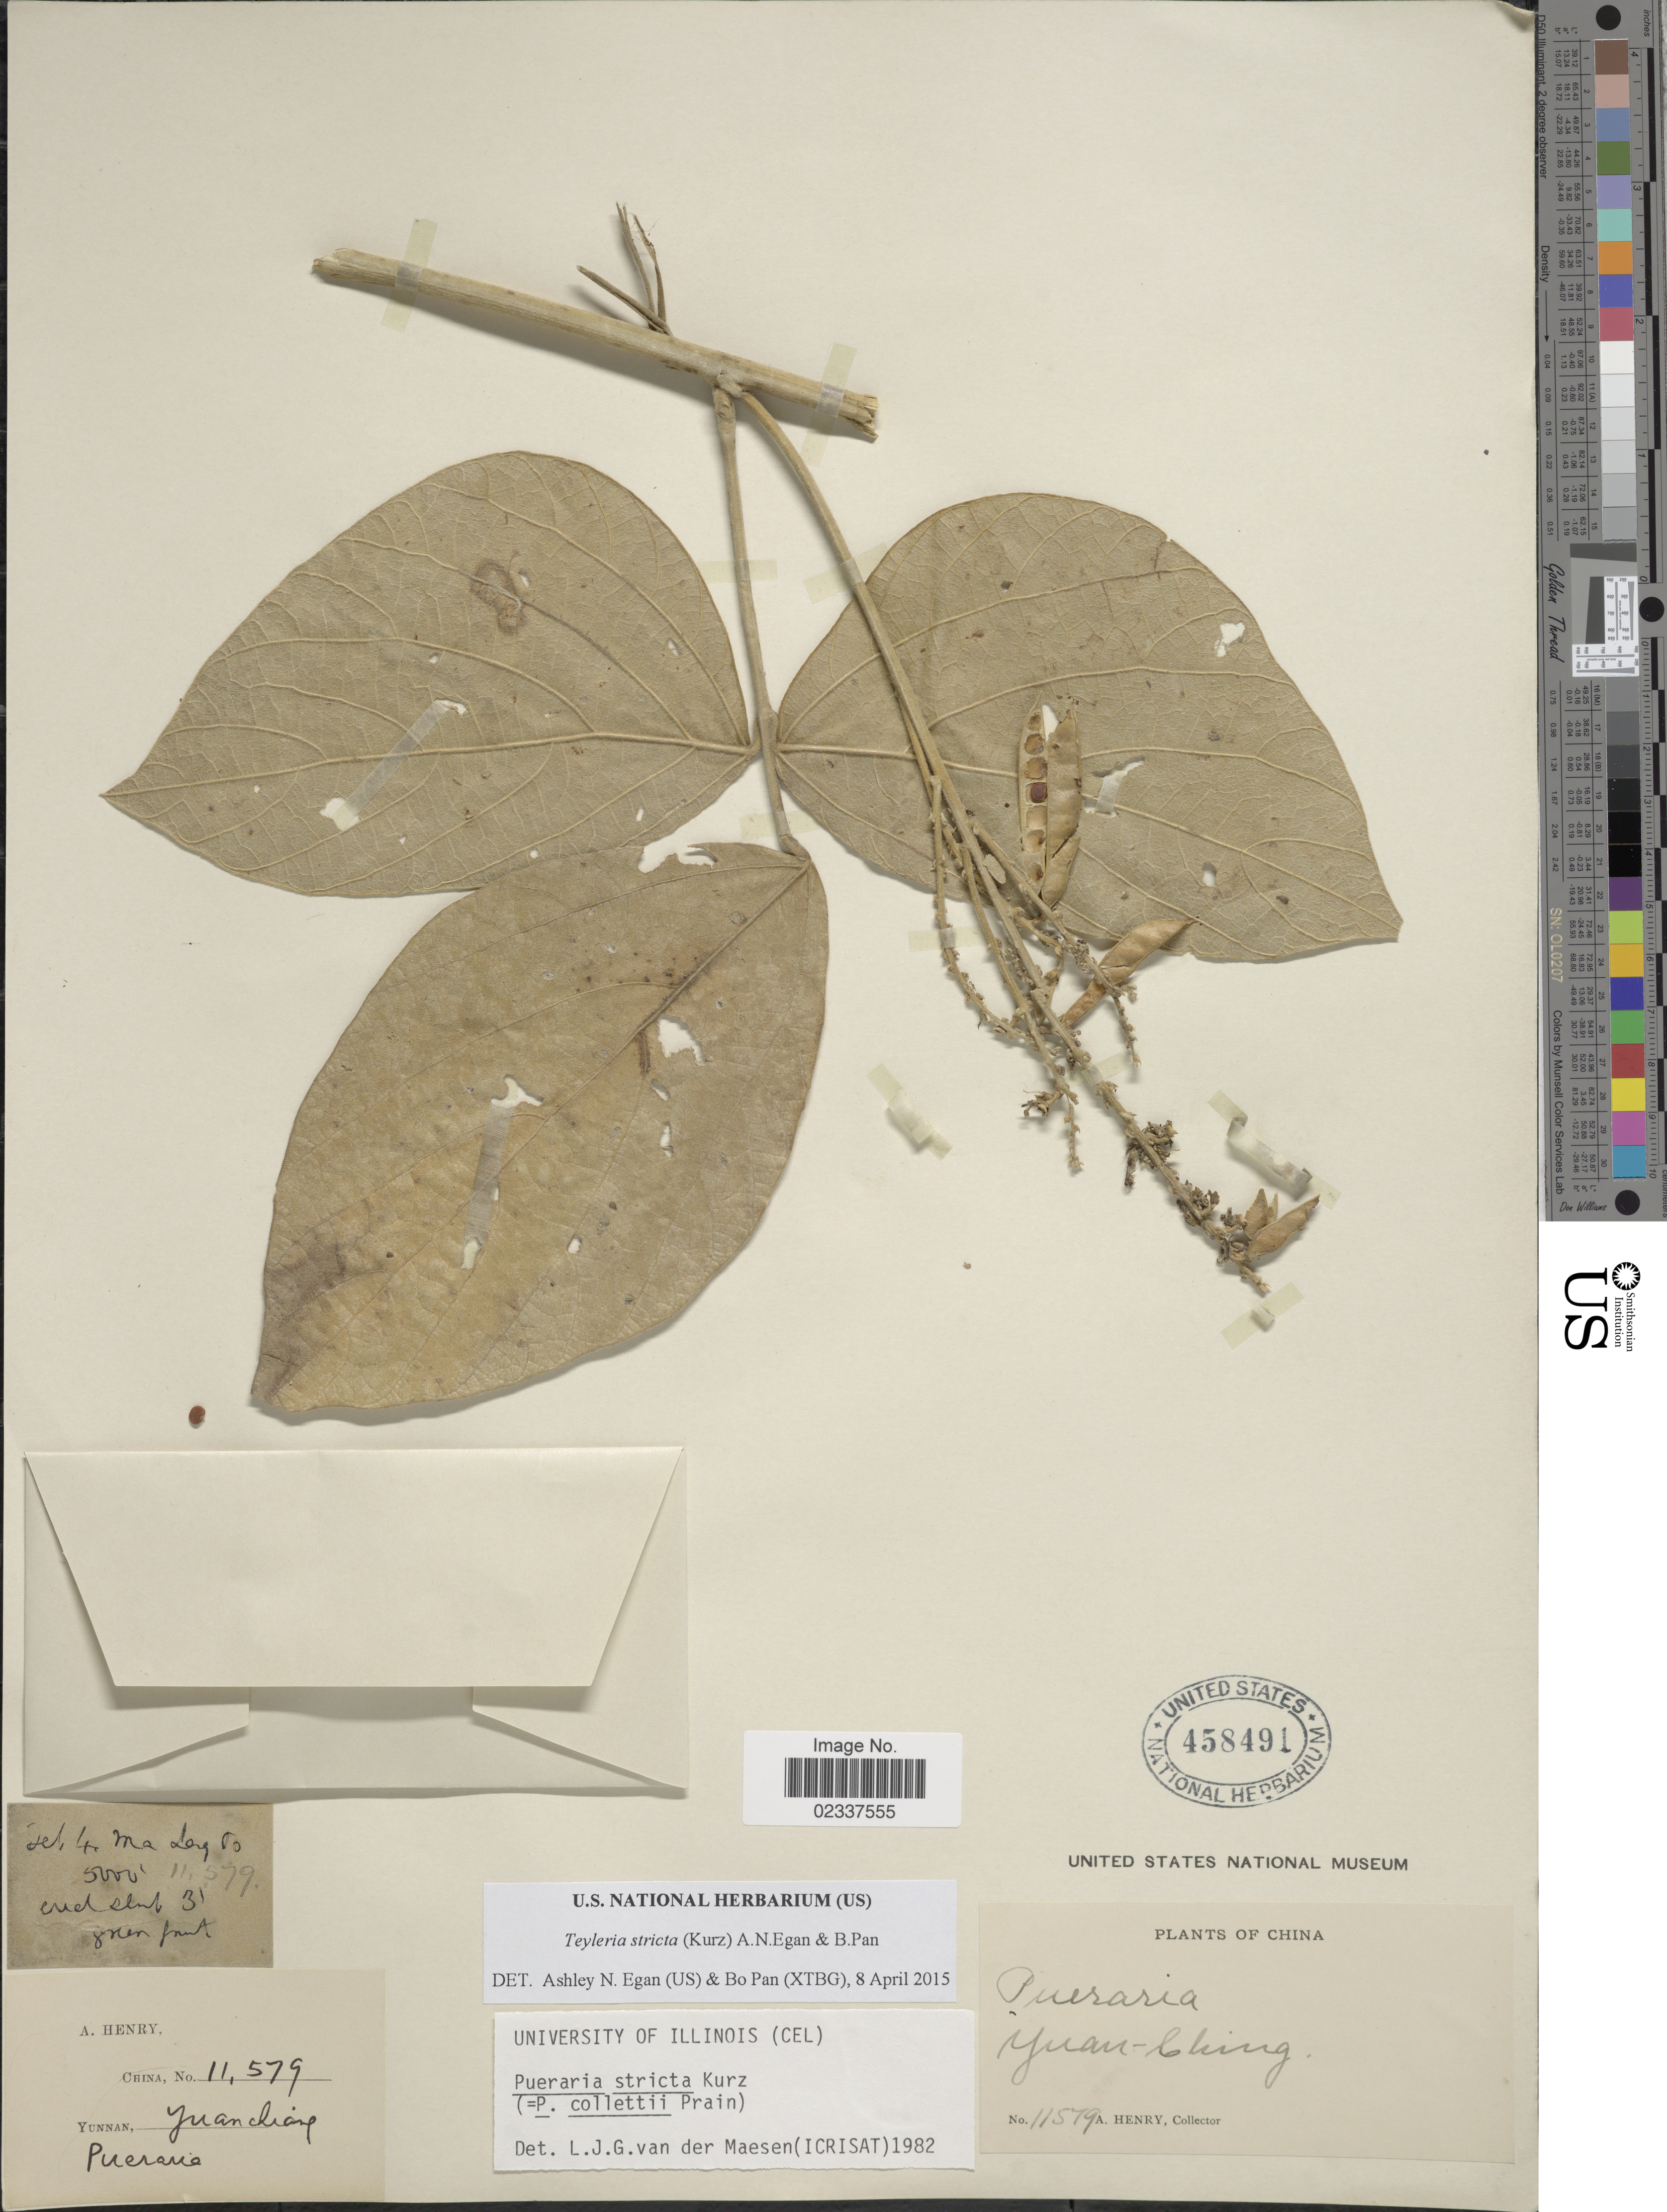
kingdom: Plantae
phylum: Tracheophyta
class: Magnoliopsida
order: Fabales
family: Fabaceae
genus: Teyleria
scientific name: Teyleria stricta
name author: (Kurz) A.N. Egan & B. Pan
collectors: A. Henry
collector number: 11579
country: China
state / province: Yunnan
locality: Yuan-Ching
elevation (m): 1524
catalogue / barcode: US 458491